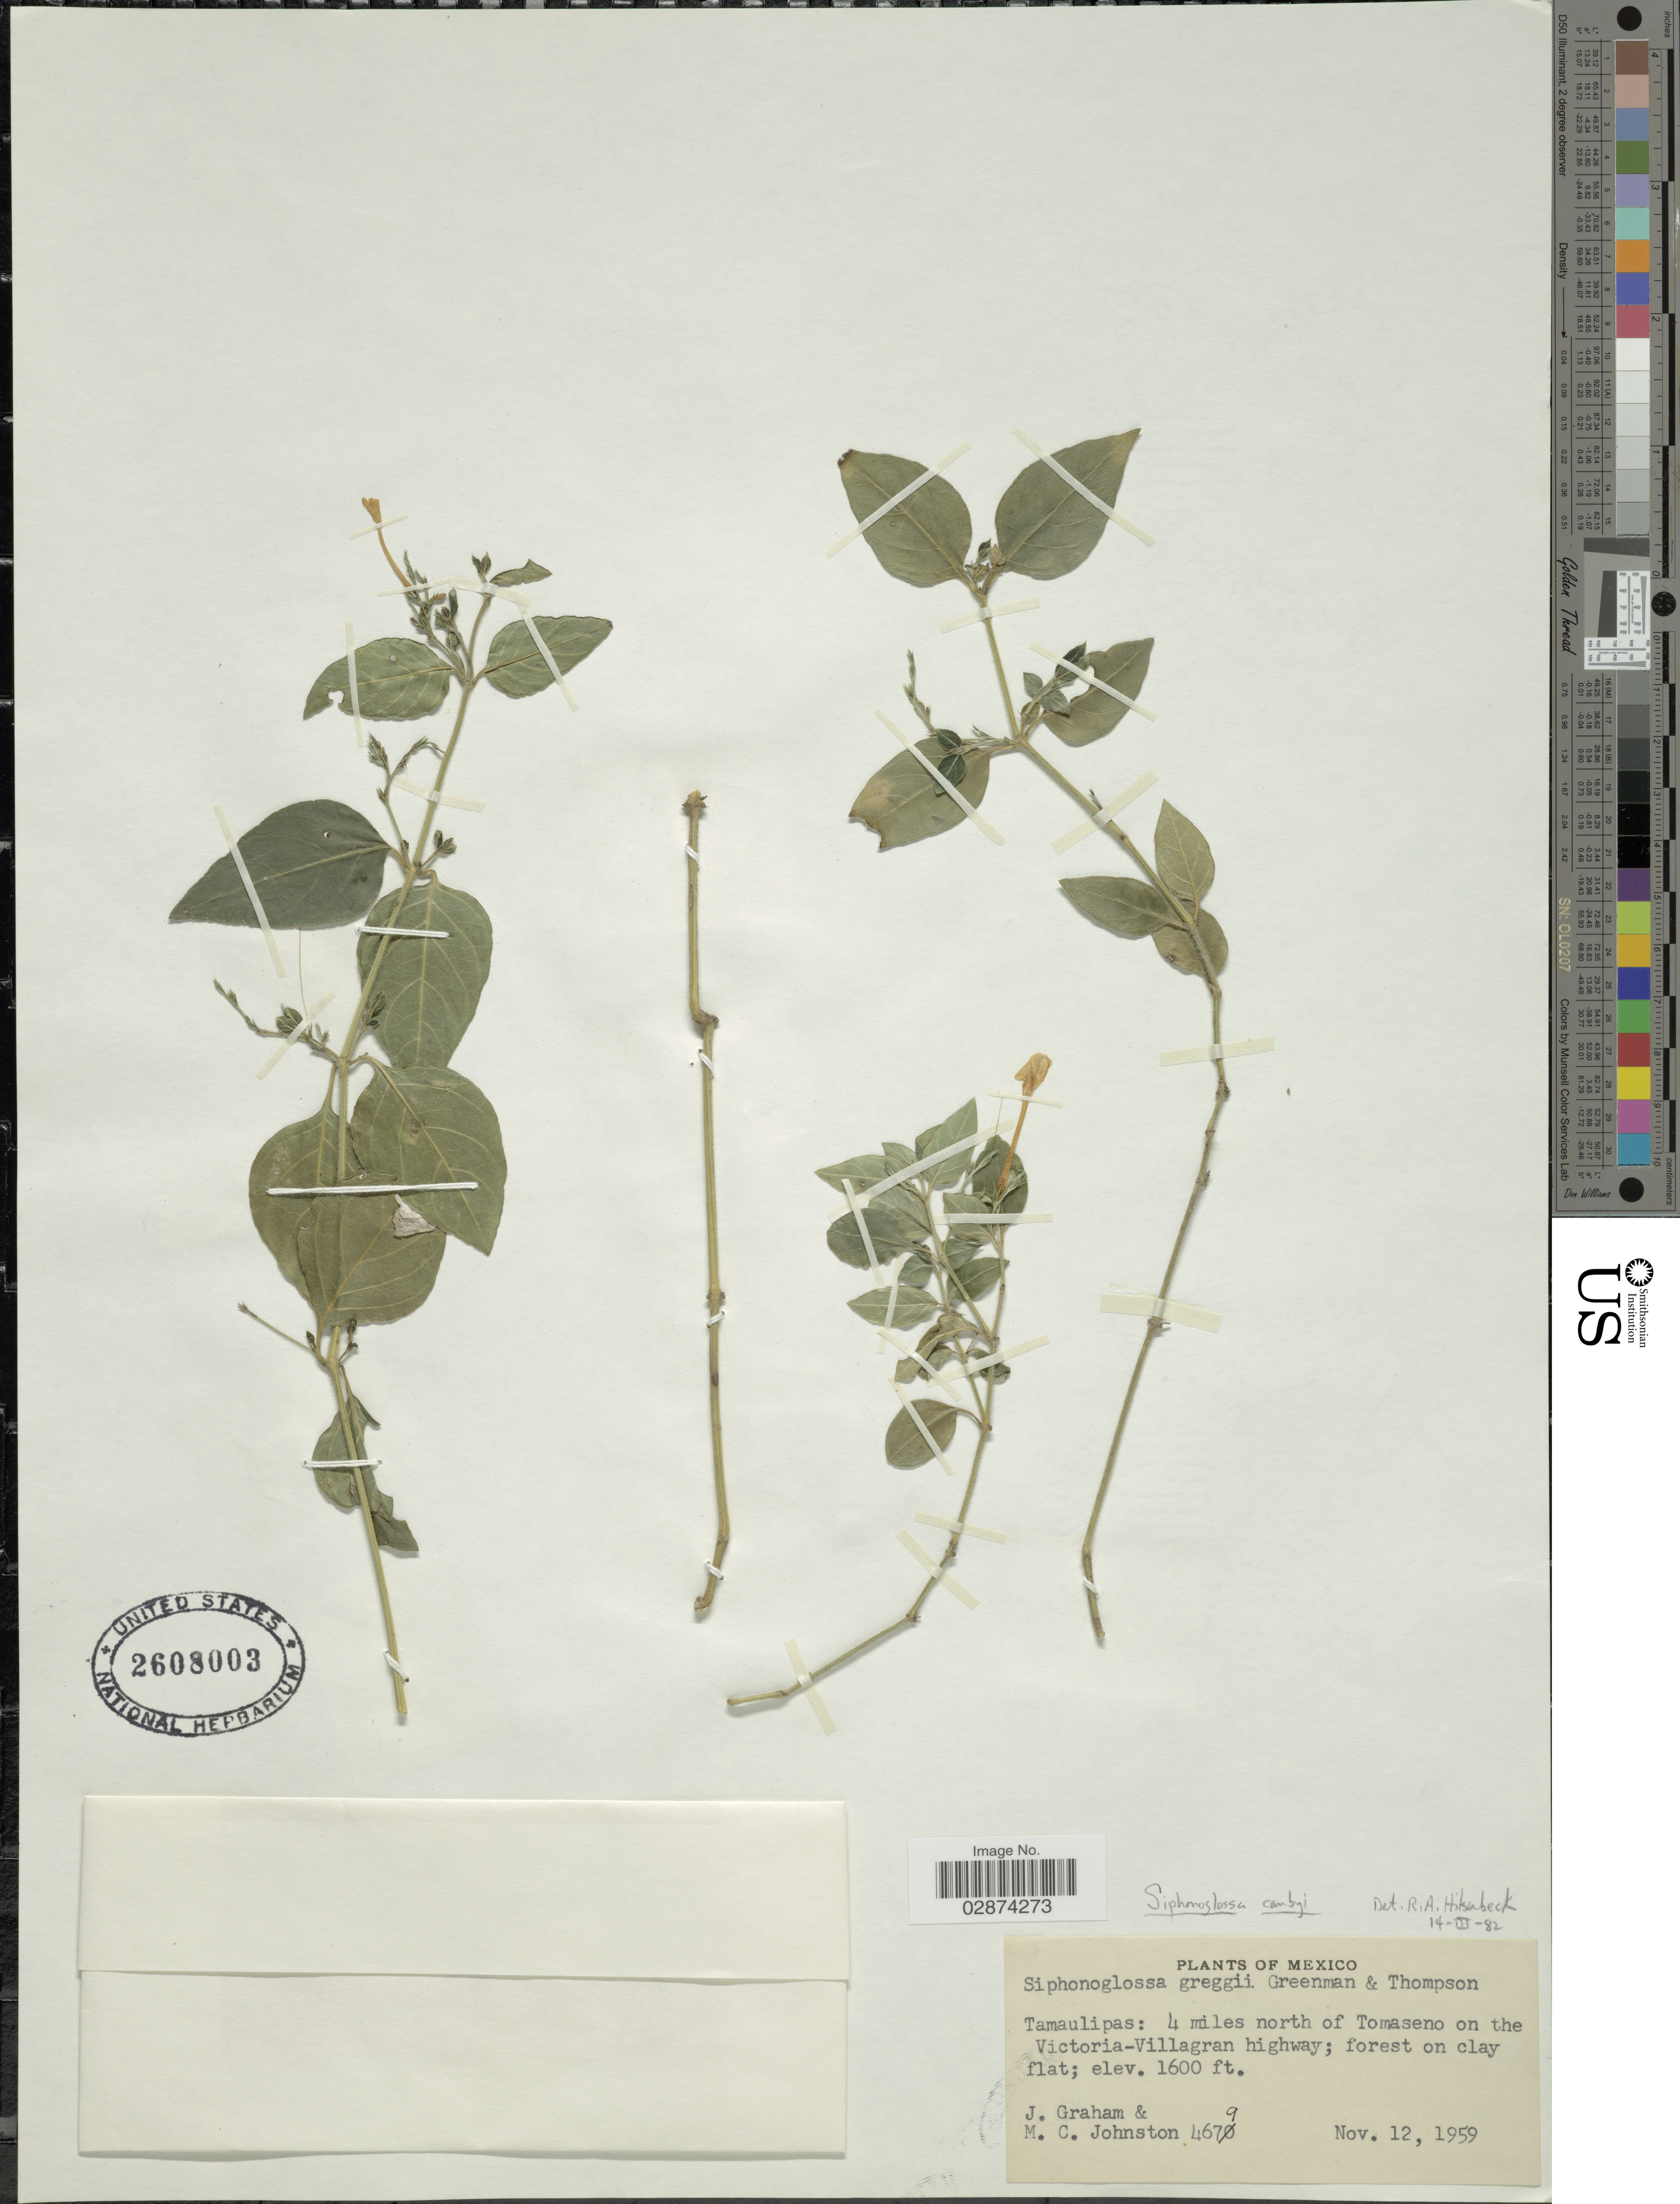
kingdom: Plantae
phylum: Tracheophyta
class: Magnoliopsida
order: Lamiales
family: Acanthaceae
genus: Justicia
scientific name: Justicia canbyi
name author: Greenm.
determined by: Fisher, Amanda, (LOB), California State University, Long Beach (UNITED STATES)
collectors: J. Graham & M. Johnston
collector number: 4679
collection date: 1959-11-12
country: Mexico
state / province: Tamaulipas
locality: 4 miles north of Tomaseno on the Victoria-Villagran highway.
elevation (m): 488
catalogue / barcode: US 2608003